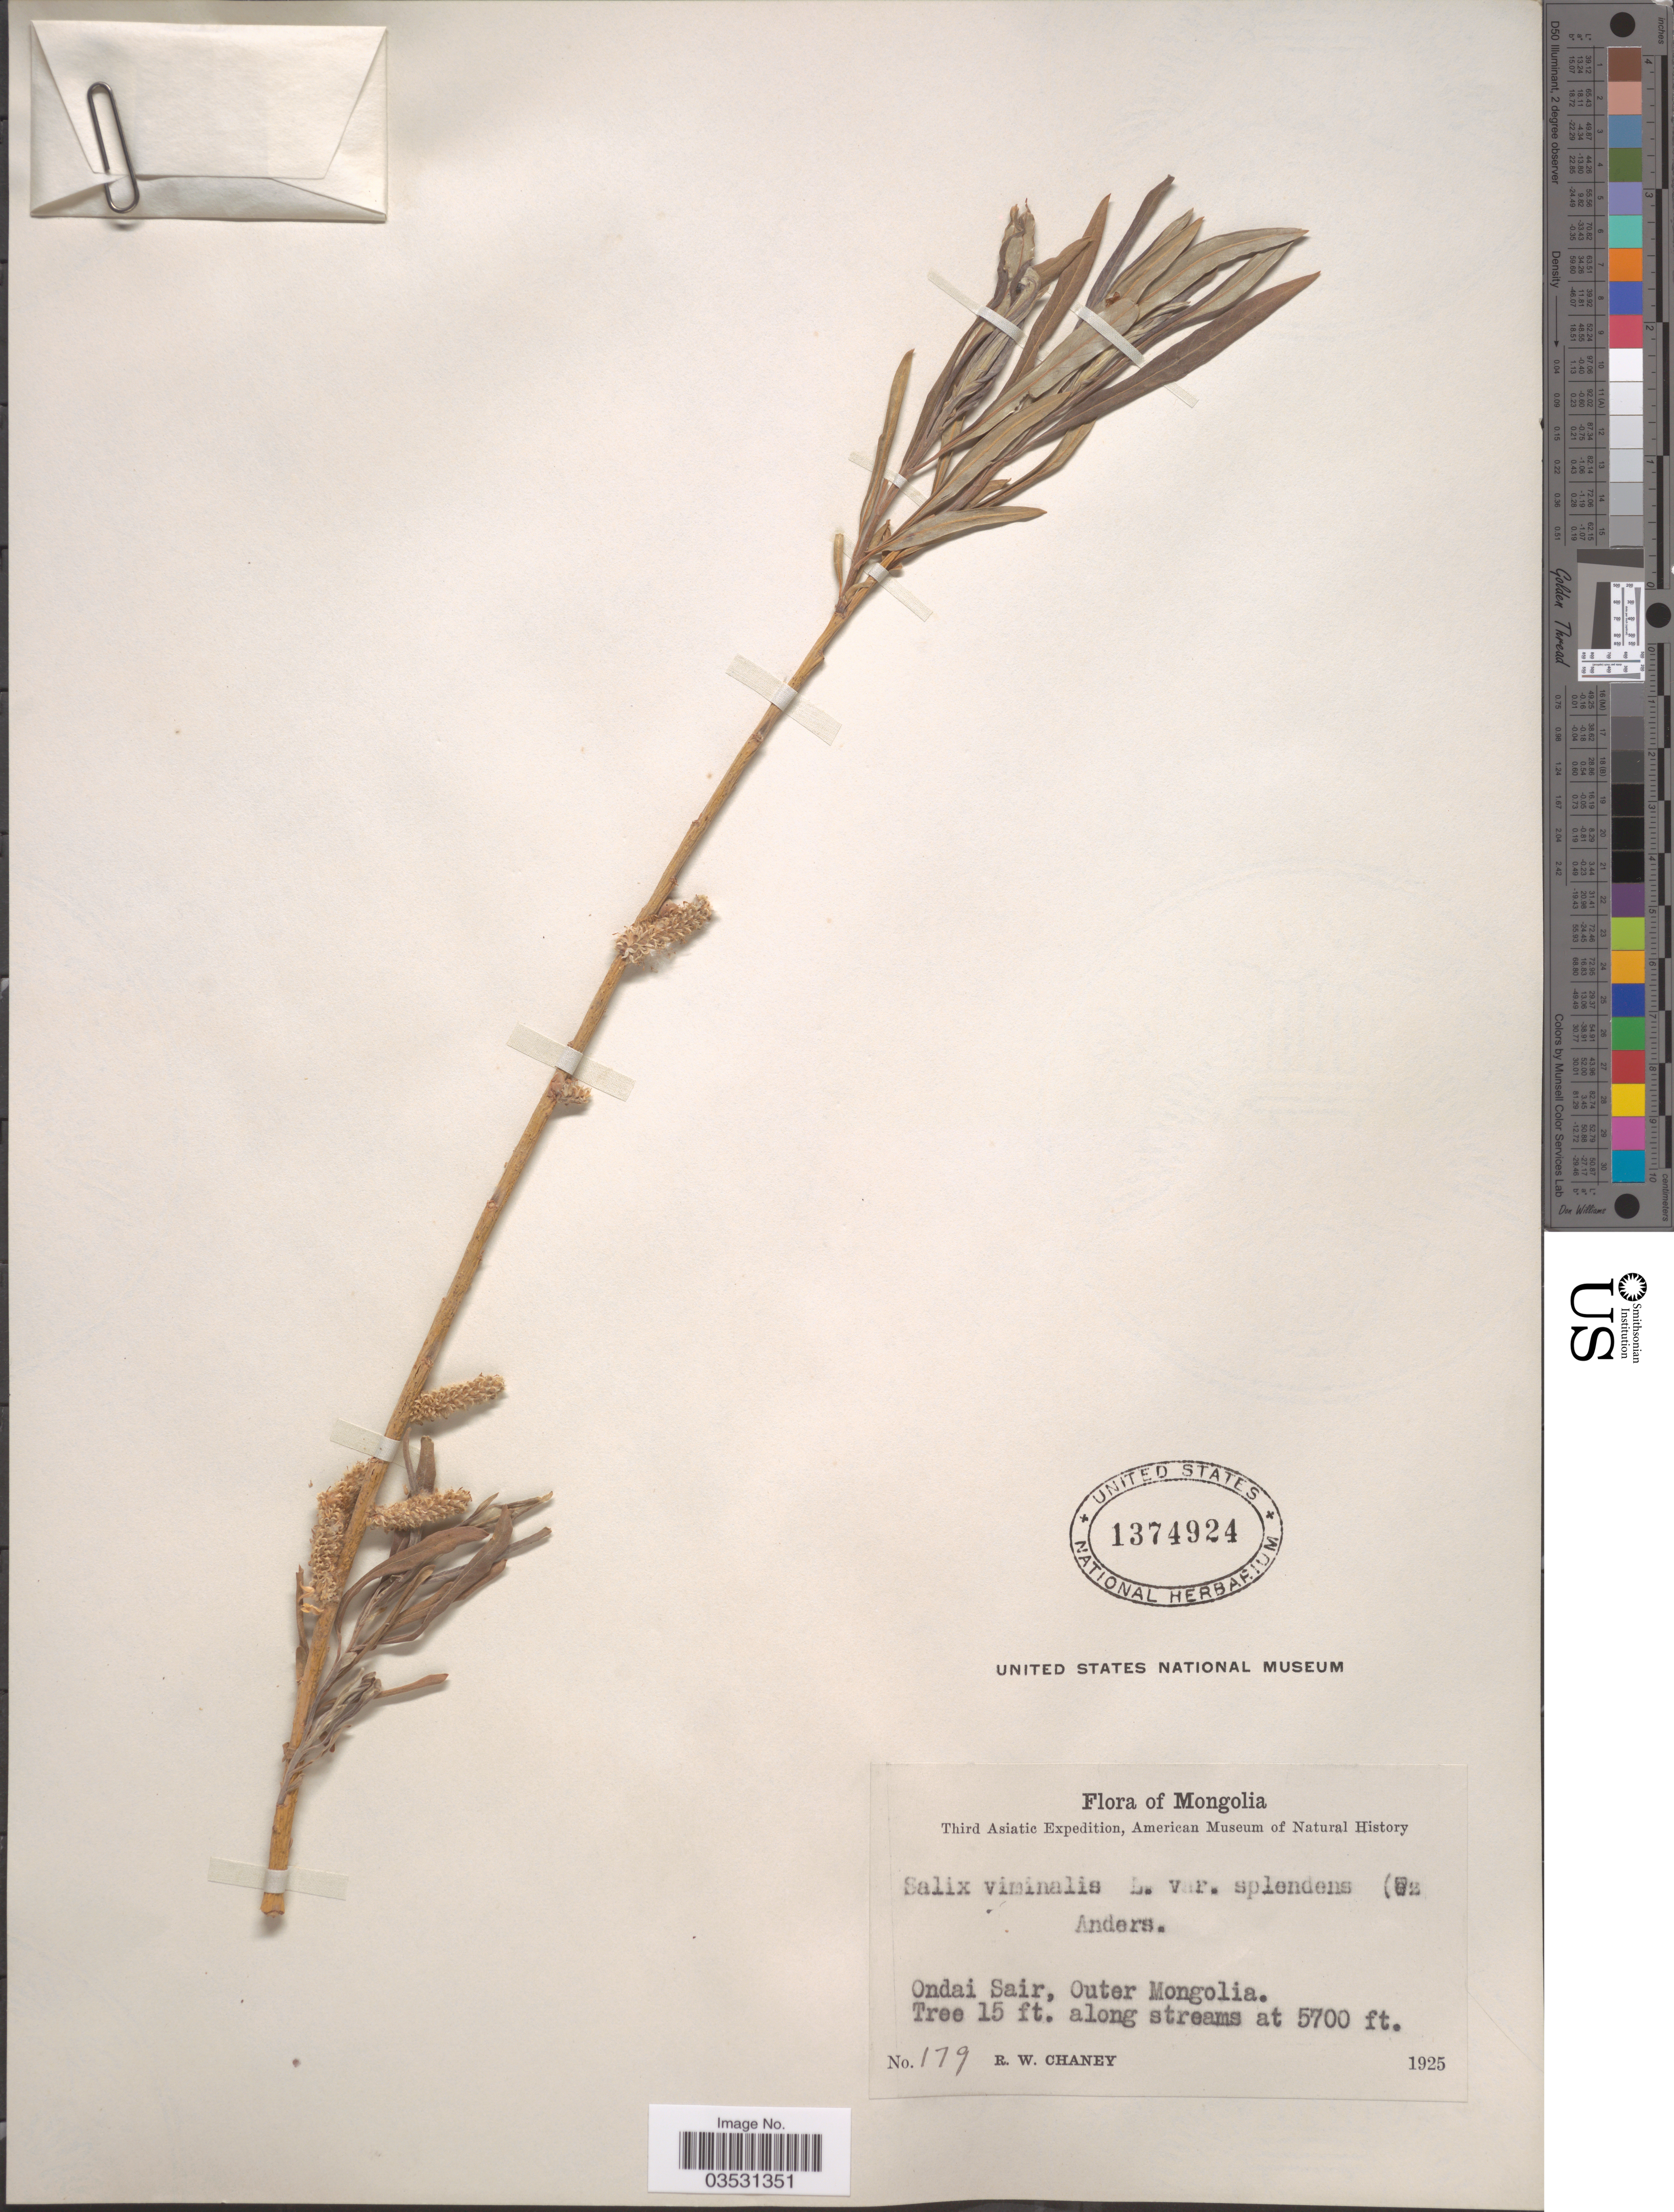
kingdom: Plantae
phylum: Tracheophyta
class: Magnoliopsida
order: Malpighiales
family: Salicaceae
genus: Salix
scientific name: Salix viminalis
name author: L.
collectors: R. Chaney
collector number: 179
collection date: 1925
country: Mongolia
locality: Ondai Sair, Outer Mongolia.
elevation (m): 1737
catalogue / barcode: US 1374924